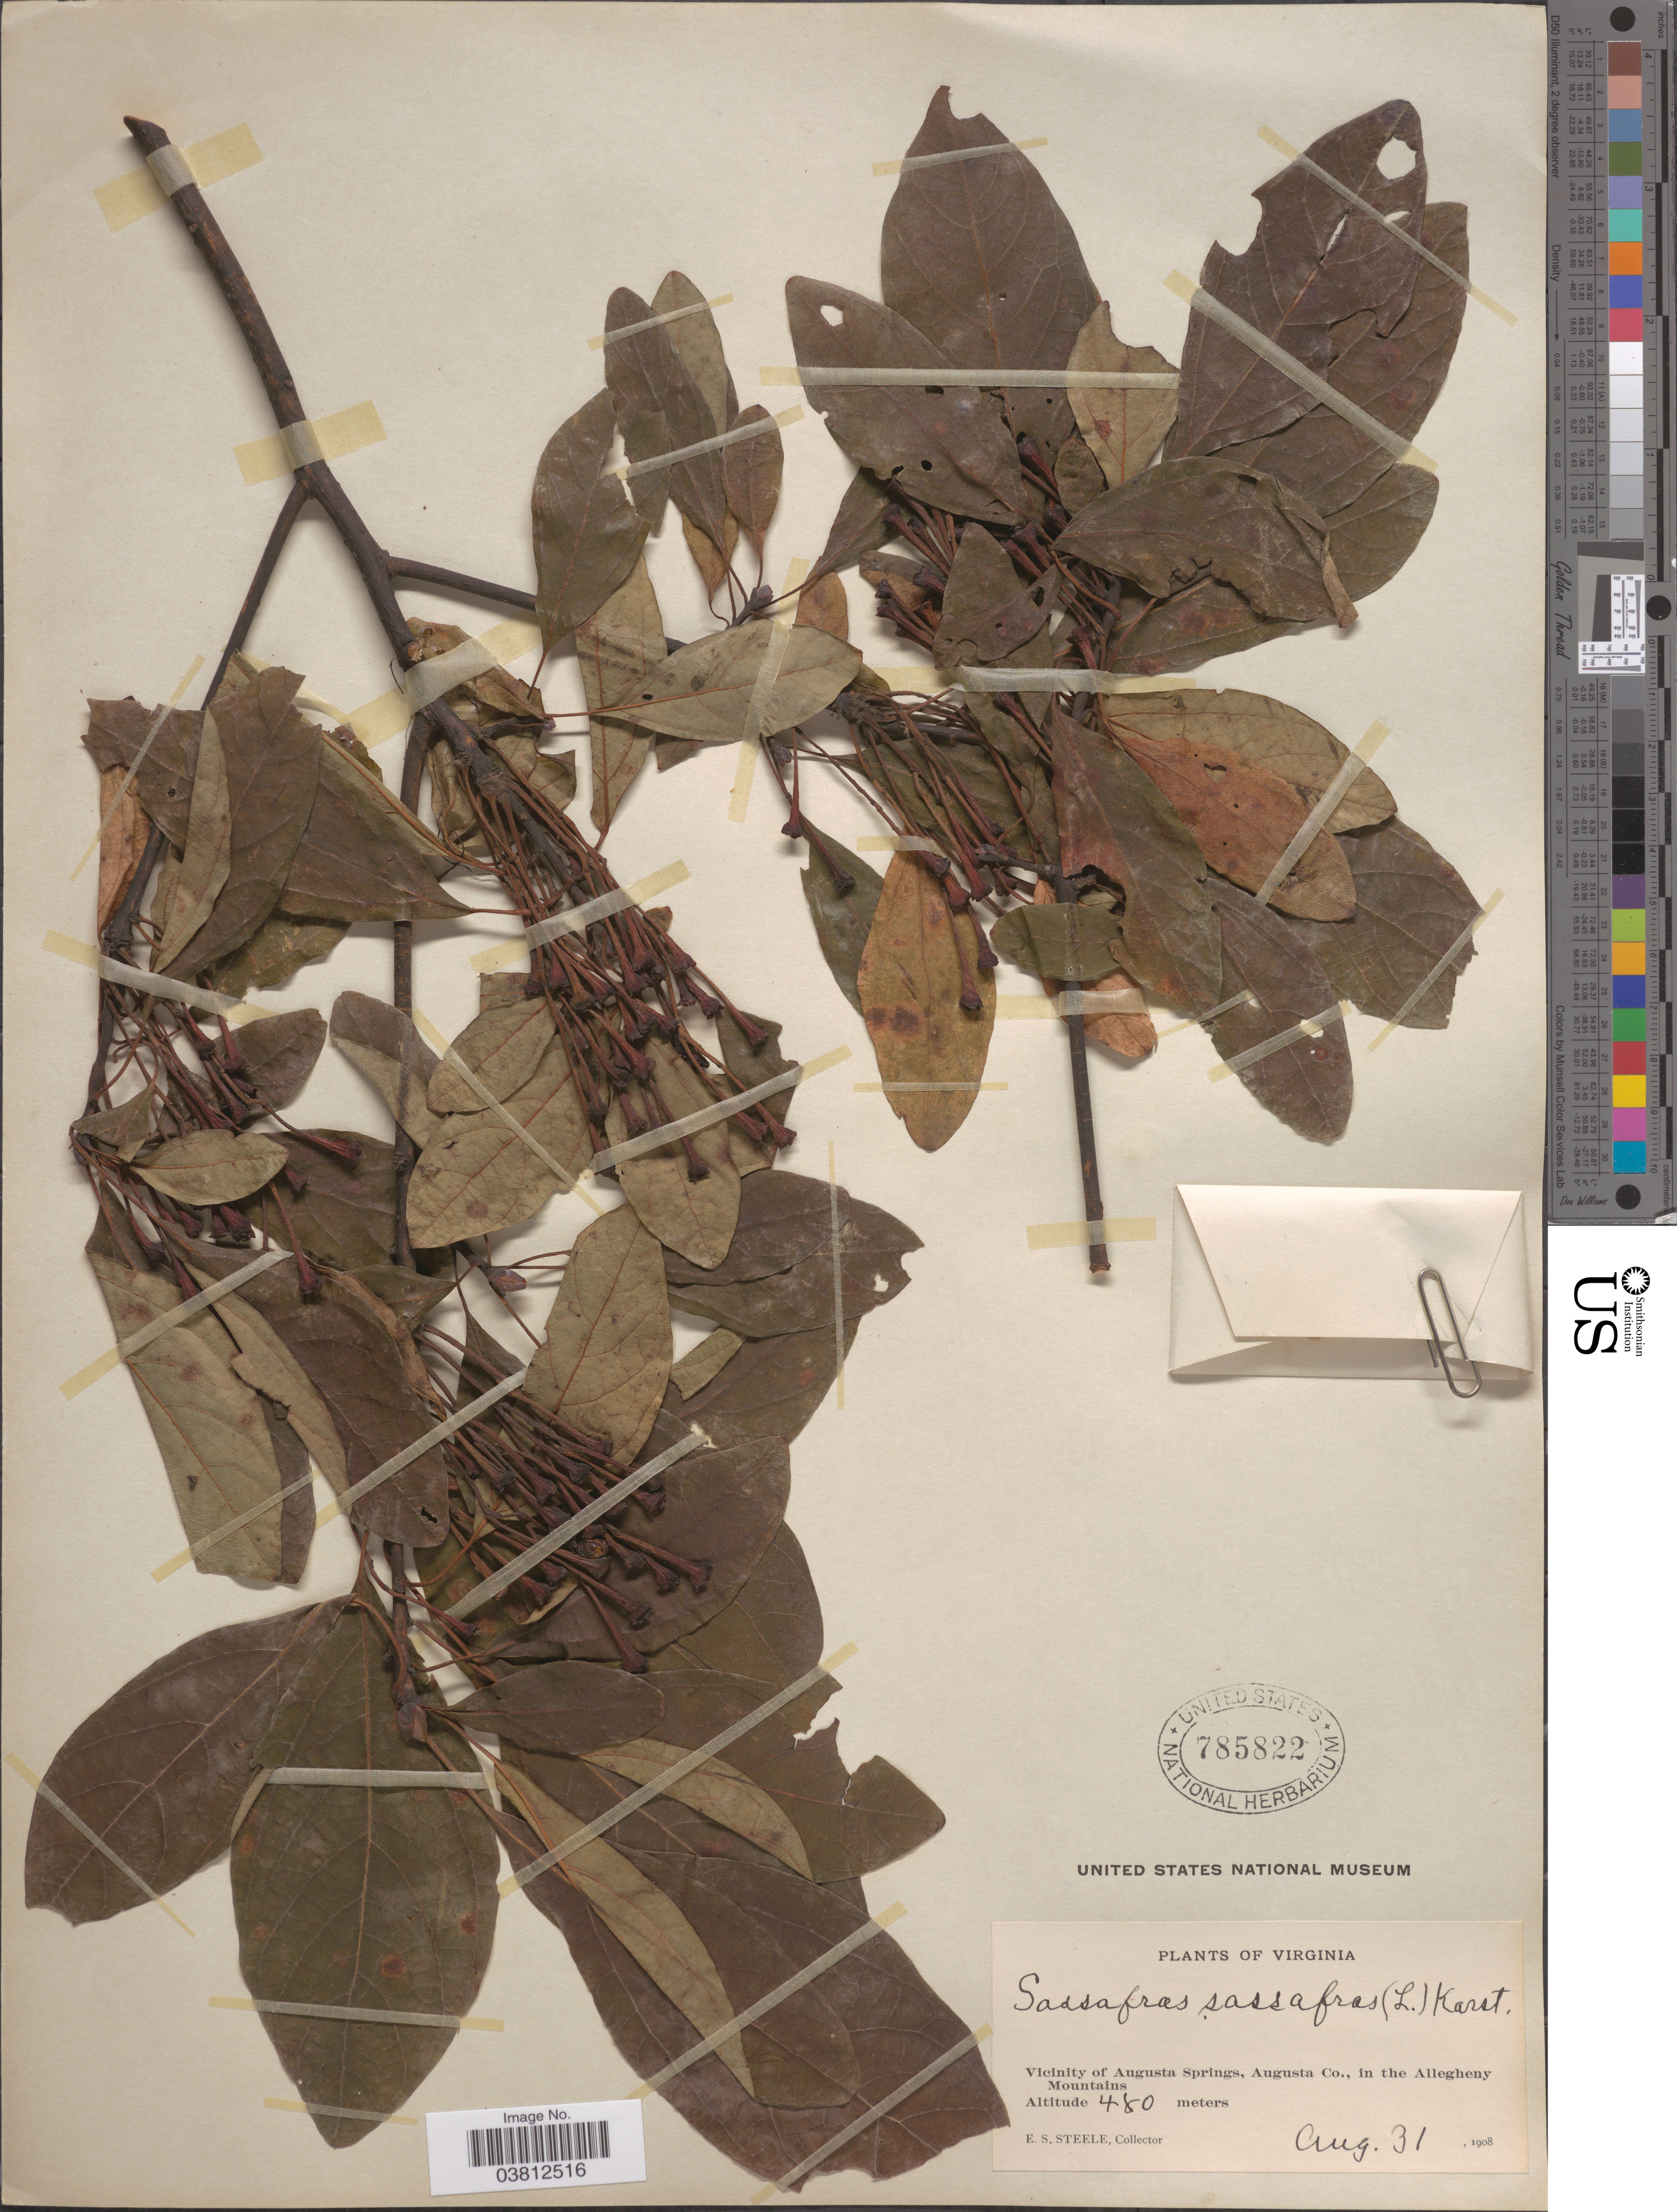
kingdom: Plantae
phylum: Tracheophyta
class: Magnoliopsida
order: Laurales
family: Lauraceae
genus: Sassafras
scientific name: Sassafras albidum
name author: (Nutt.) Nees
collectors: E. Steele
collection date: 1908-08-31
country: United States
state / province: Virginia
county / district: Augusta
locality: Vicinity of Augusta Springs, Augusta Co., in the Allegheny Mountains.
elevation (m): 480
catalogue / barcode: US 785822